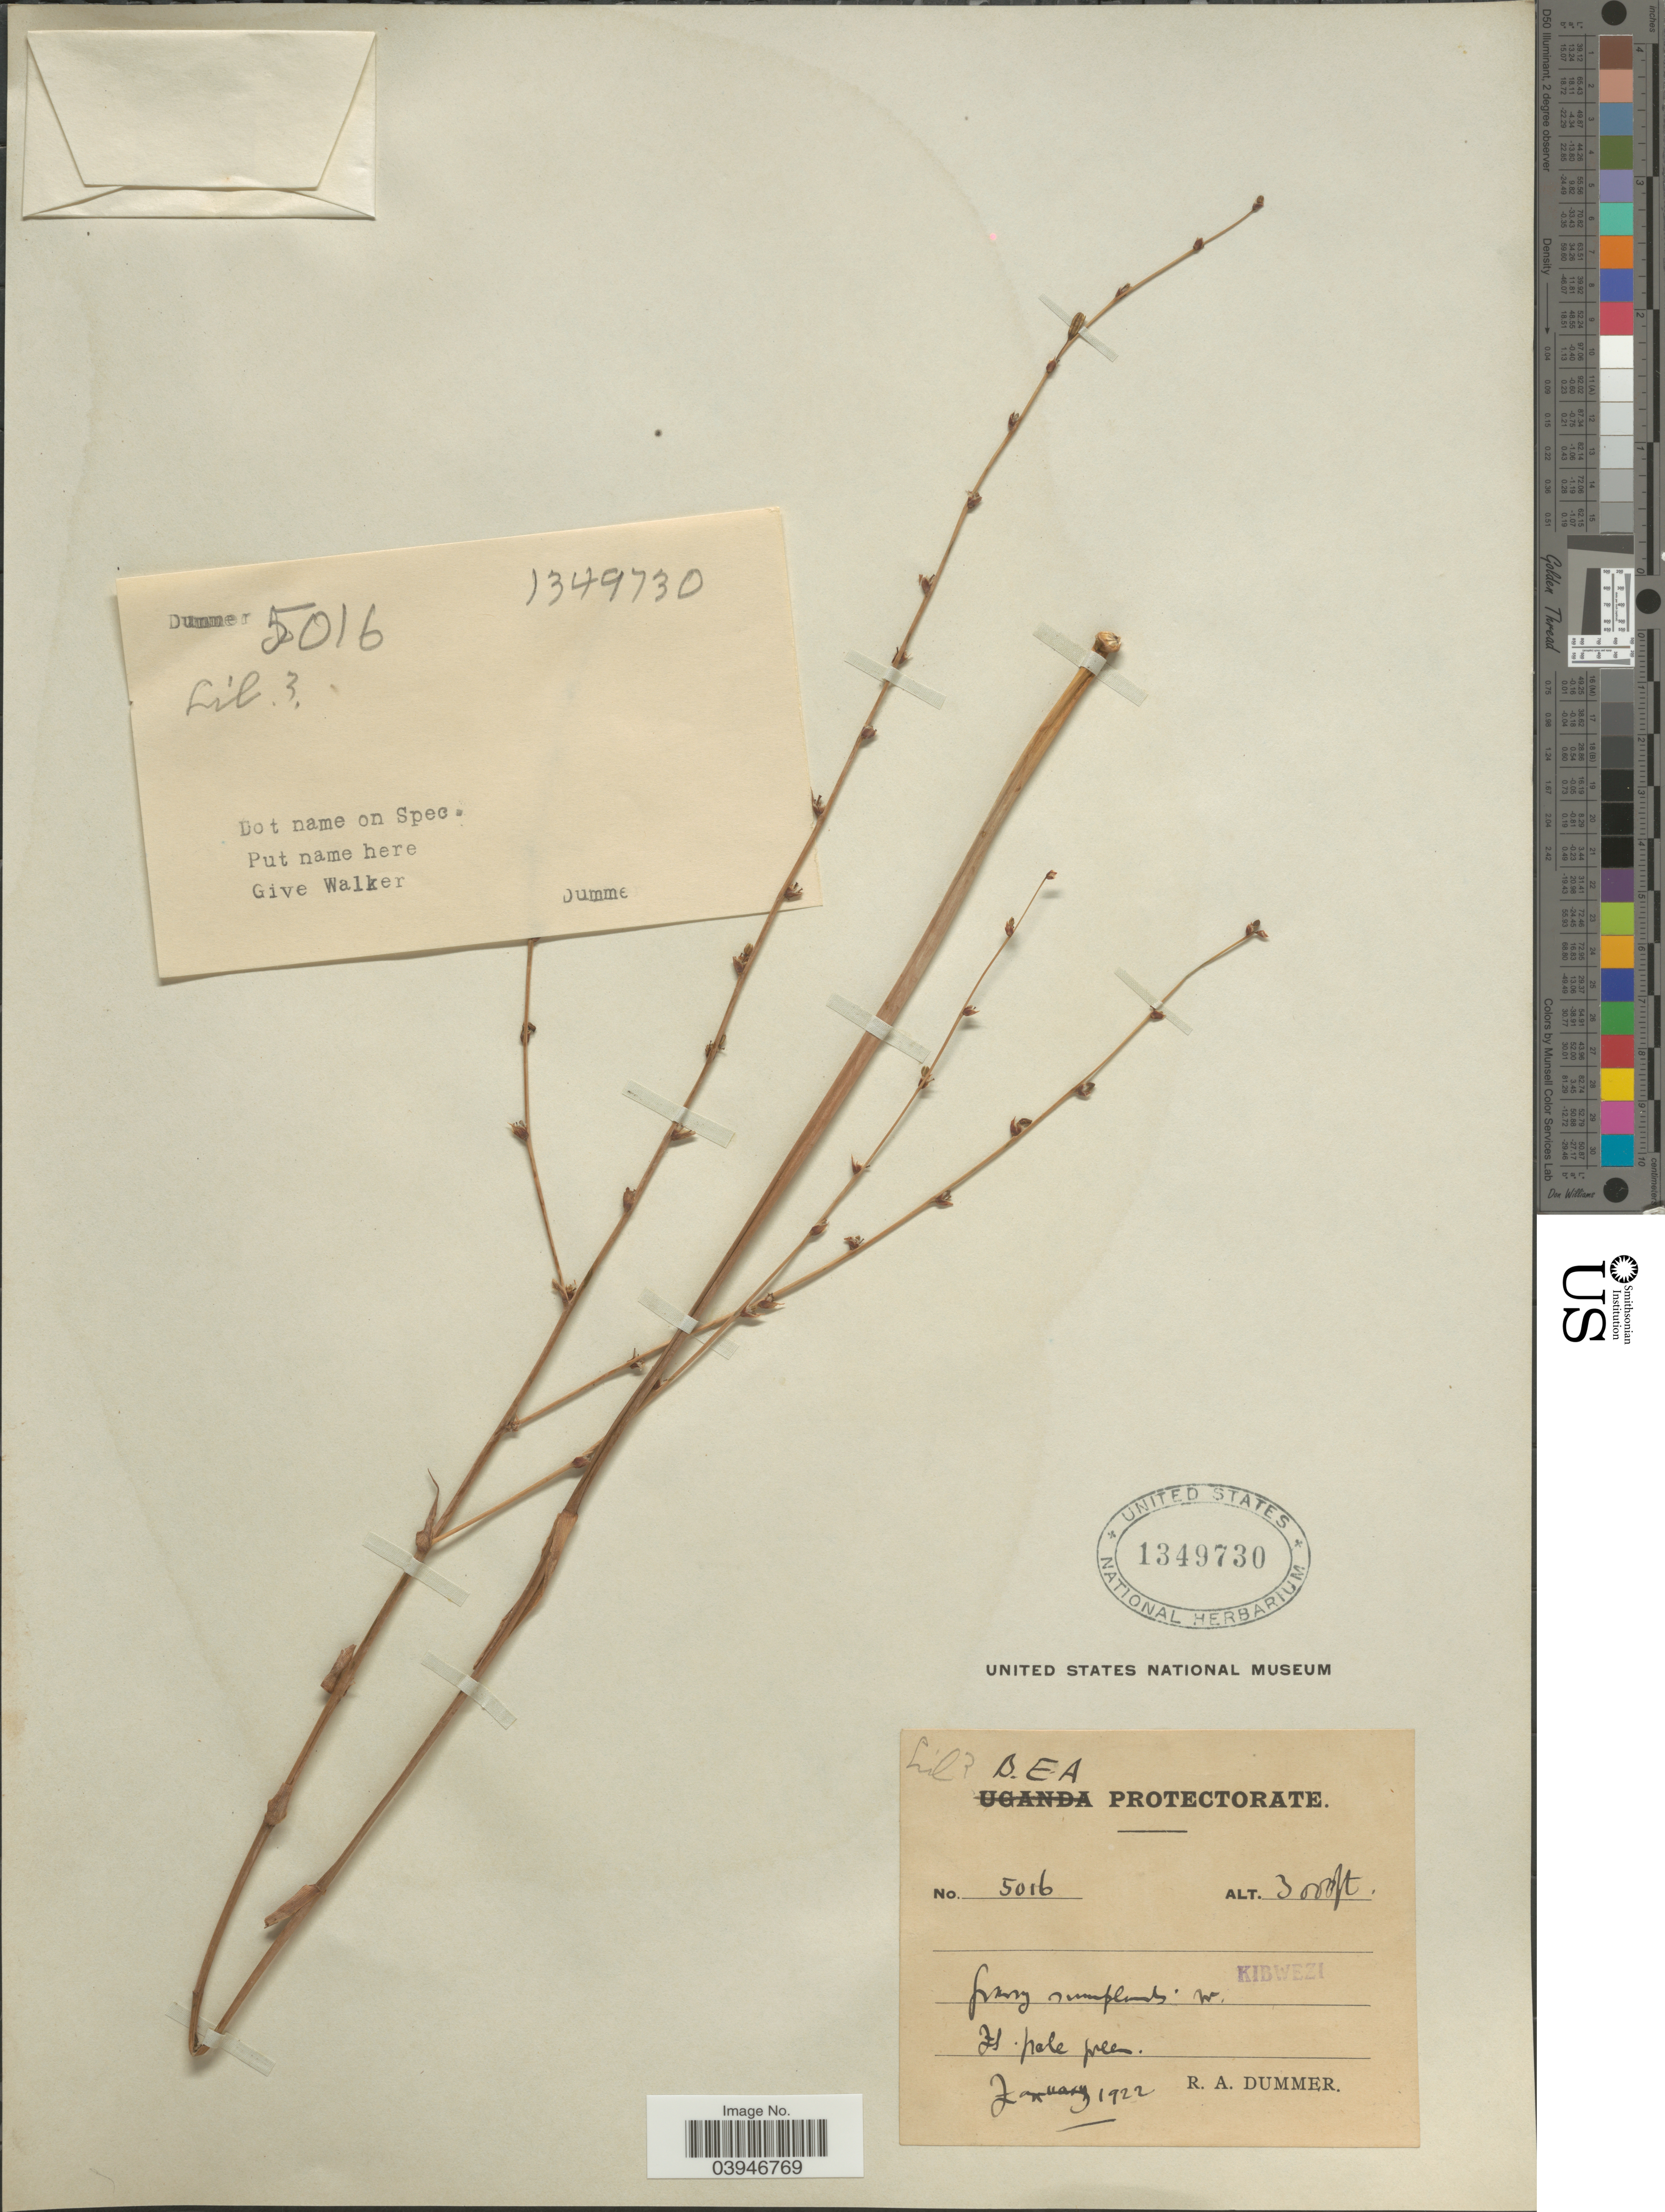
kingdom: Plantae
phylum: Tracheophyta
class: Liliopsida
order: Liliales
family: Liliaceae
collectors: R. Dümmer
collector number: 5016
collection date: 1922-01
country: Kenya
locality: B.E.A. Protectorate. Kibwezi.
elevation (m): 914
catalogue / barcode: US 1349730